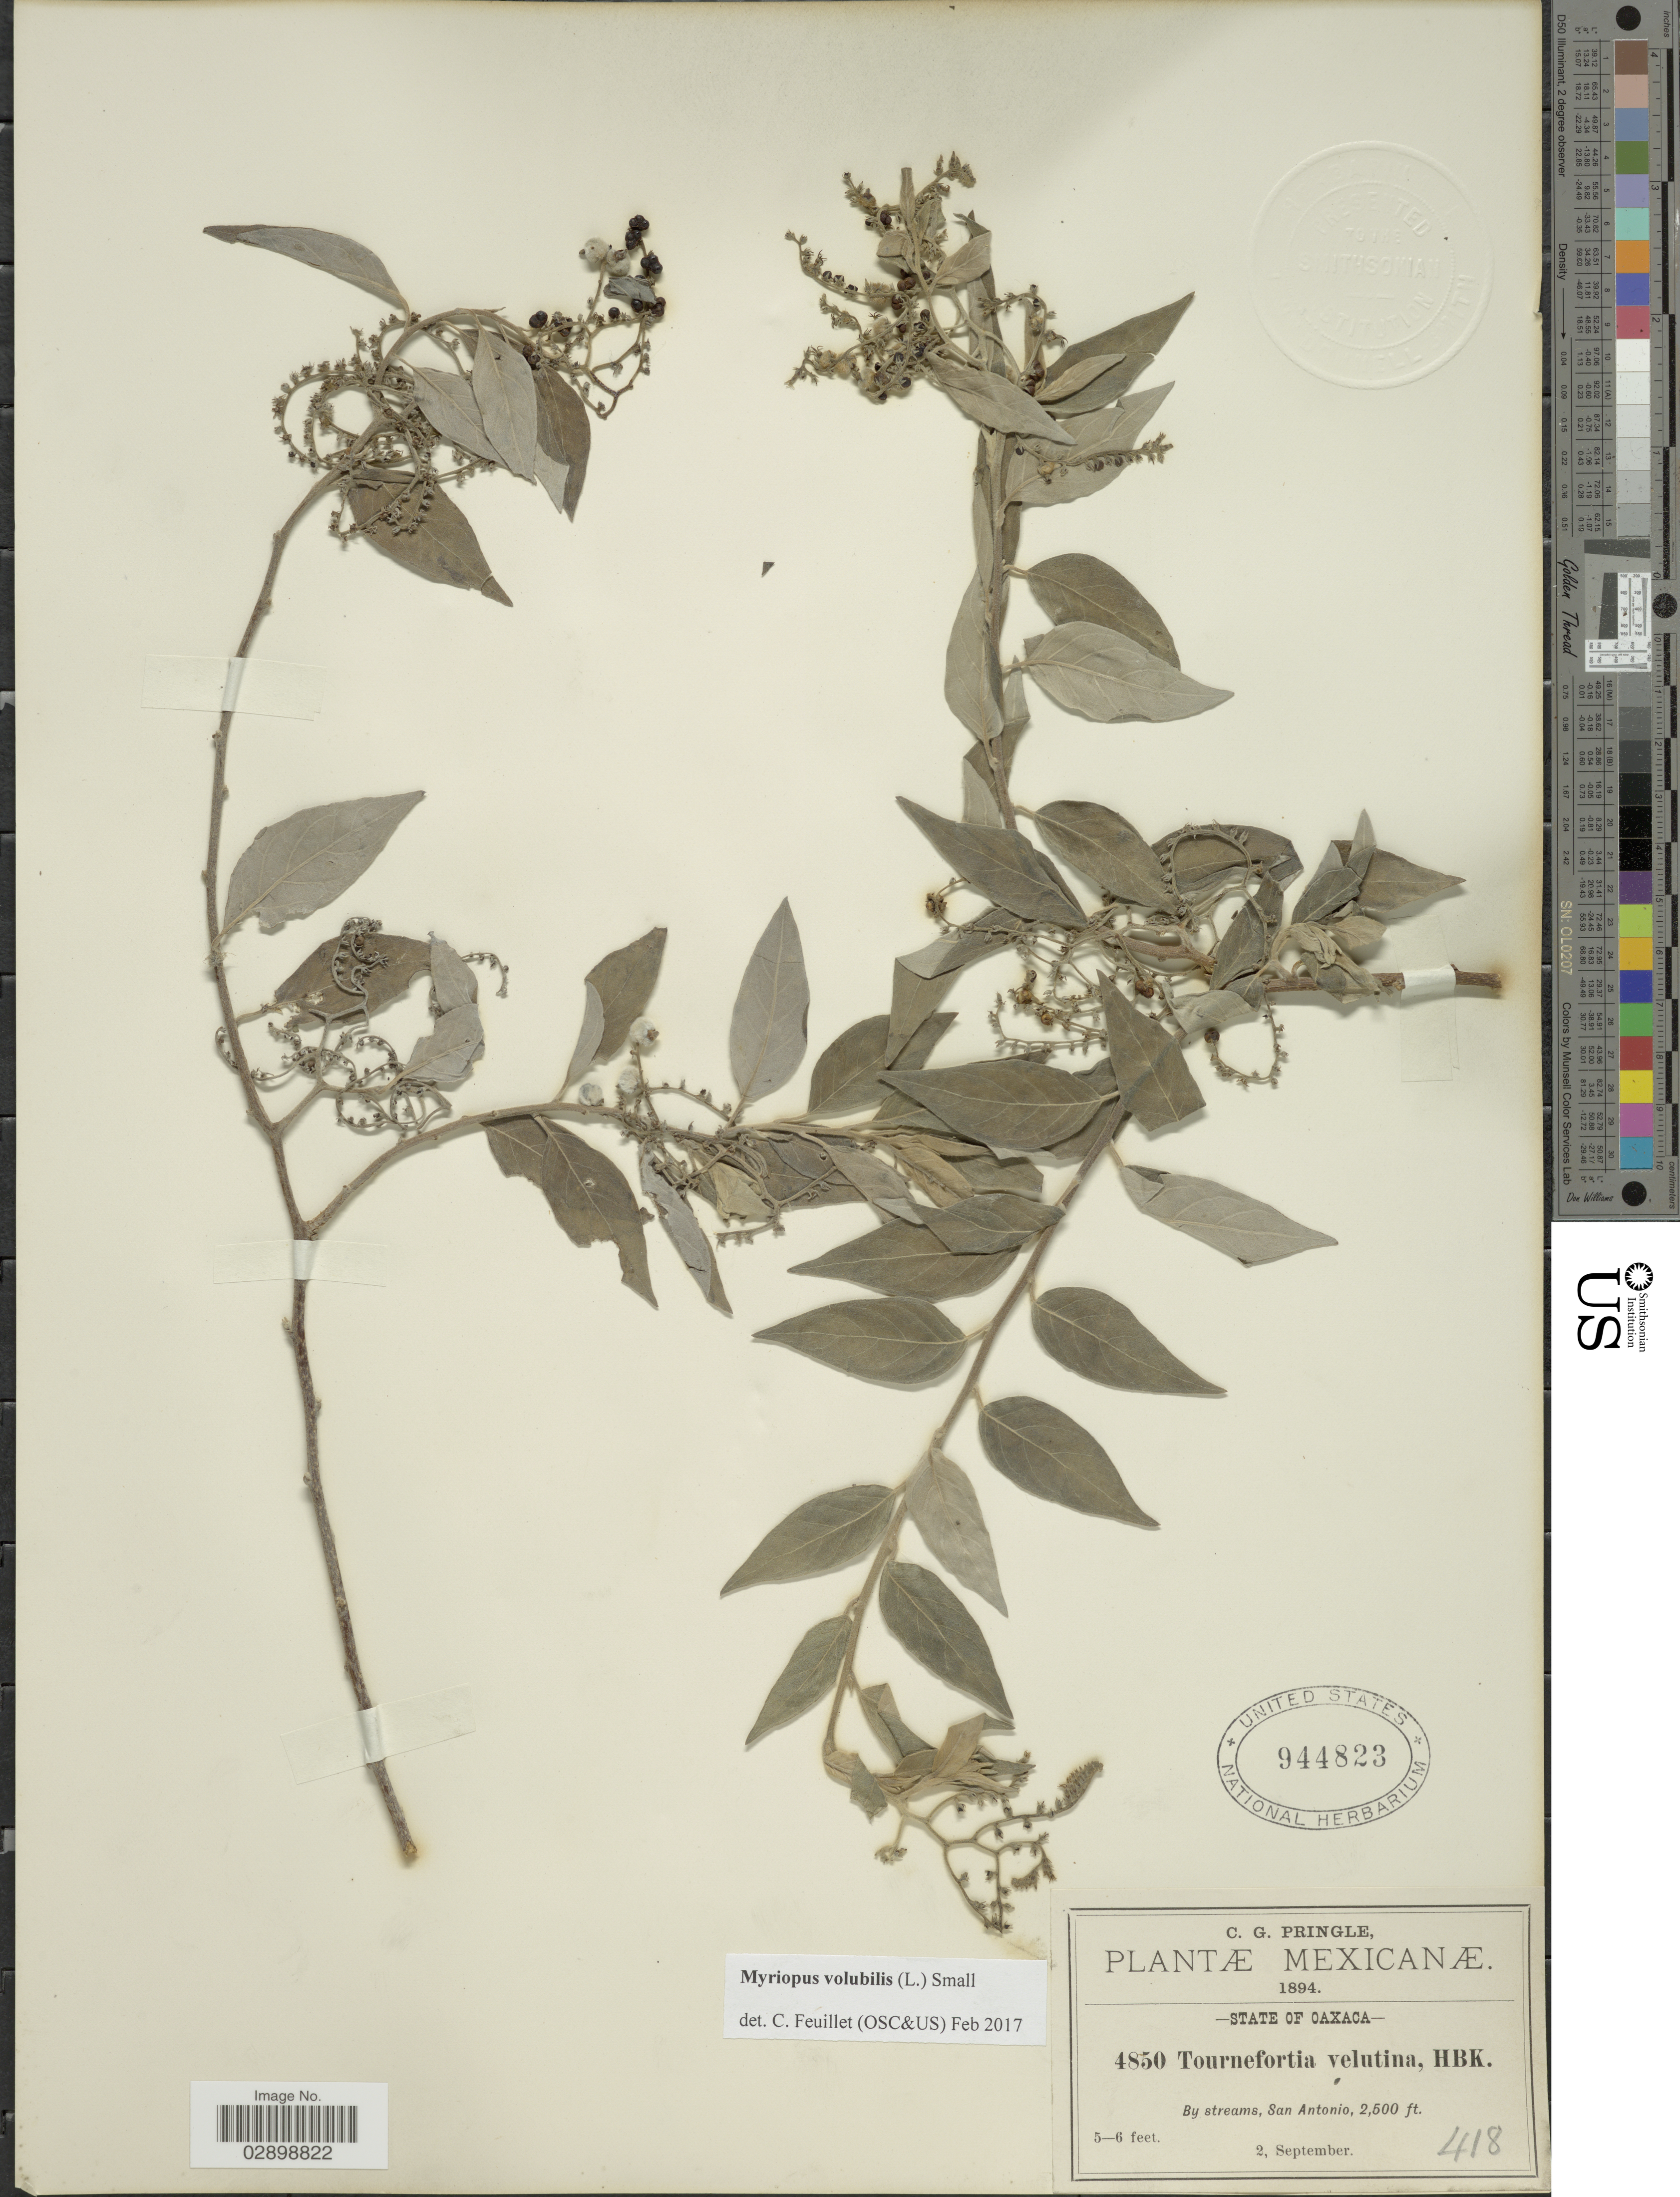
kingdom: Plantae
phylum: Tracheophyta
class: Magnoliopsida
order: Boraginales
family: Heliotropiaceae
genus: Myriopus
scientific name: Myriopus volubilis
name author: (L.) Small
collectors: C. G. Pringle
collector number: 4850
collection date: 1894-09-02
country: Mexico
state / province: Oaxaca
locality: By streams, San Antonio.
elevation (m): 762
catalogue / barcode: US 944823